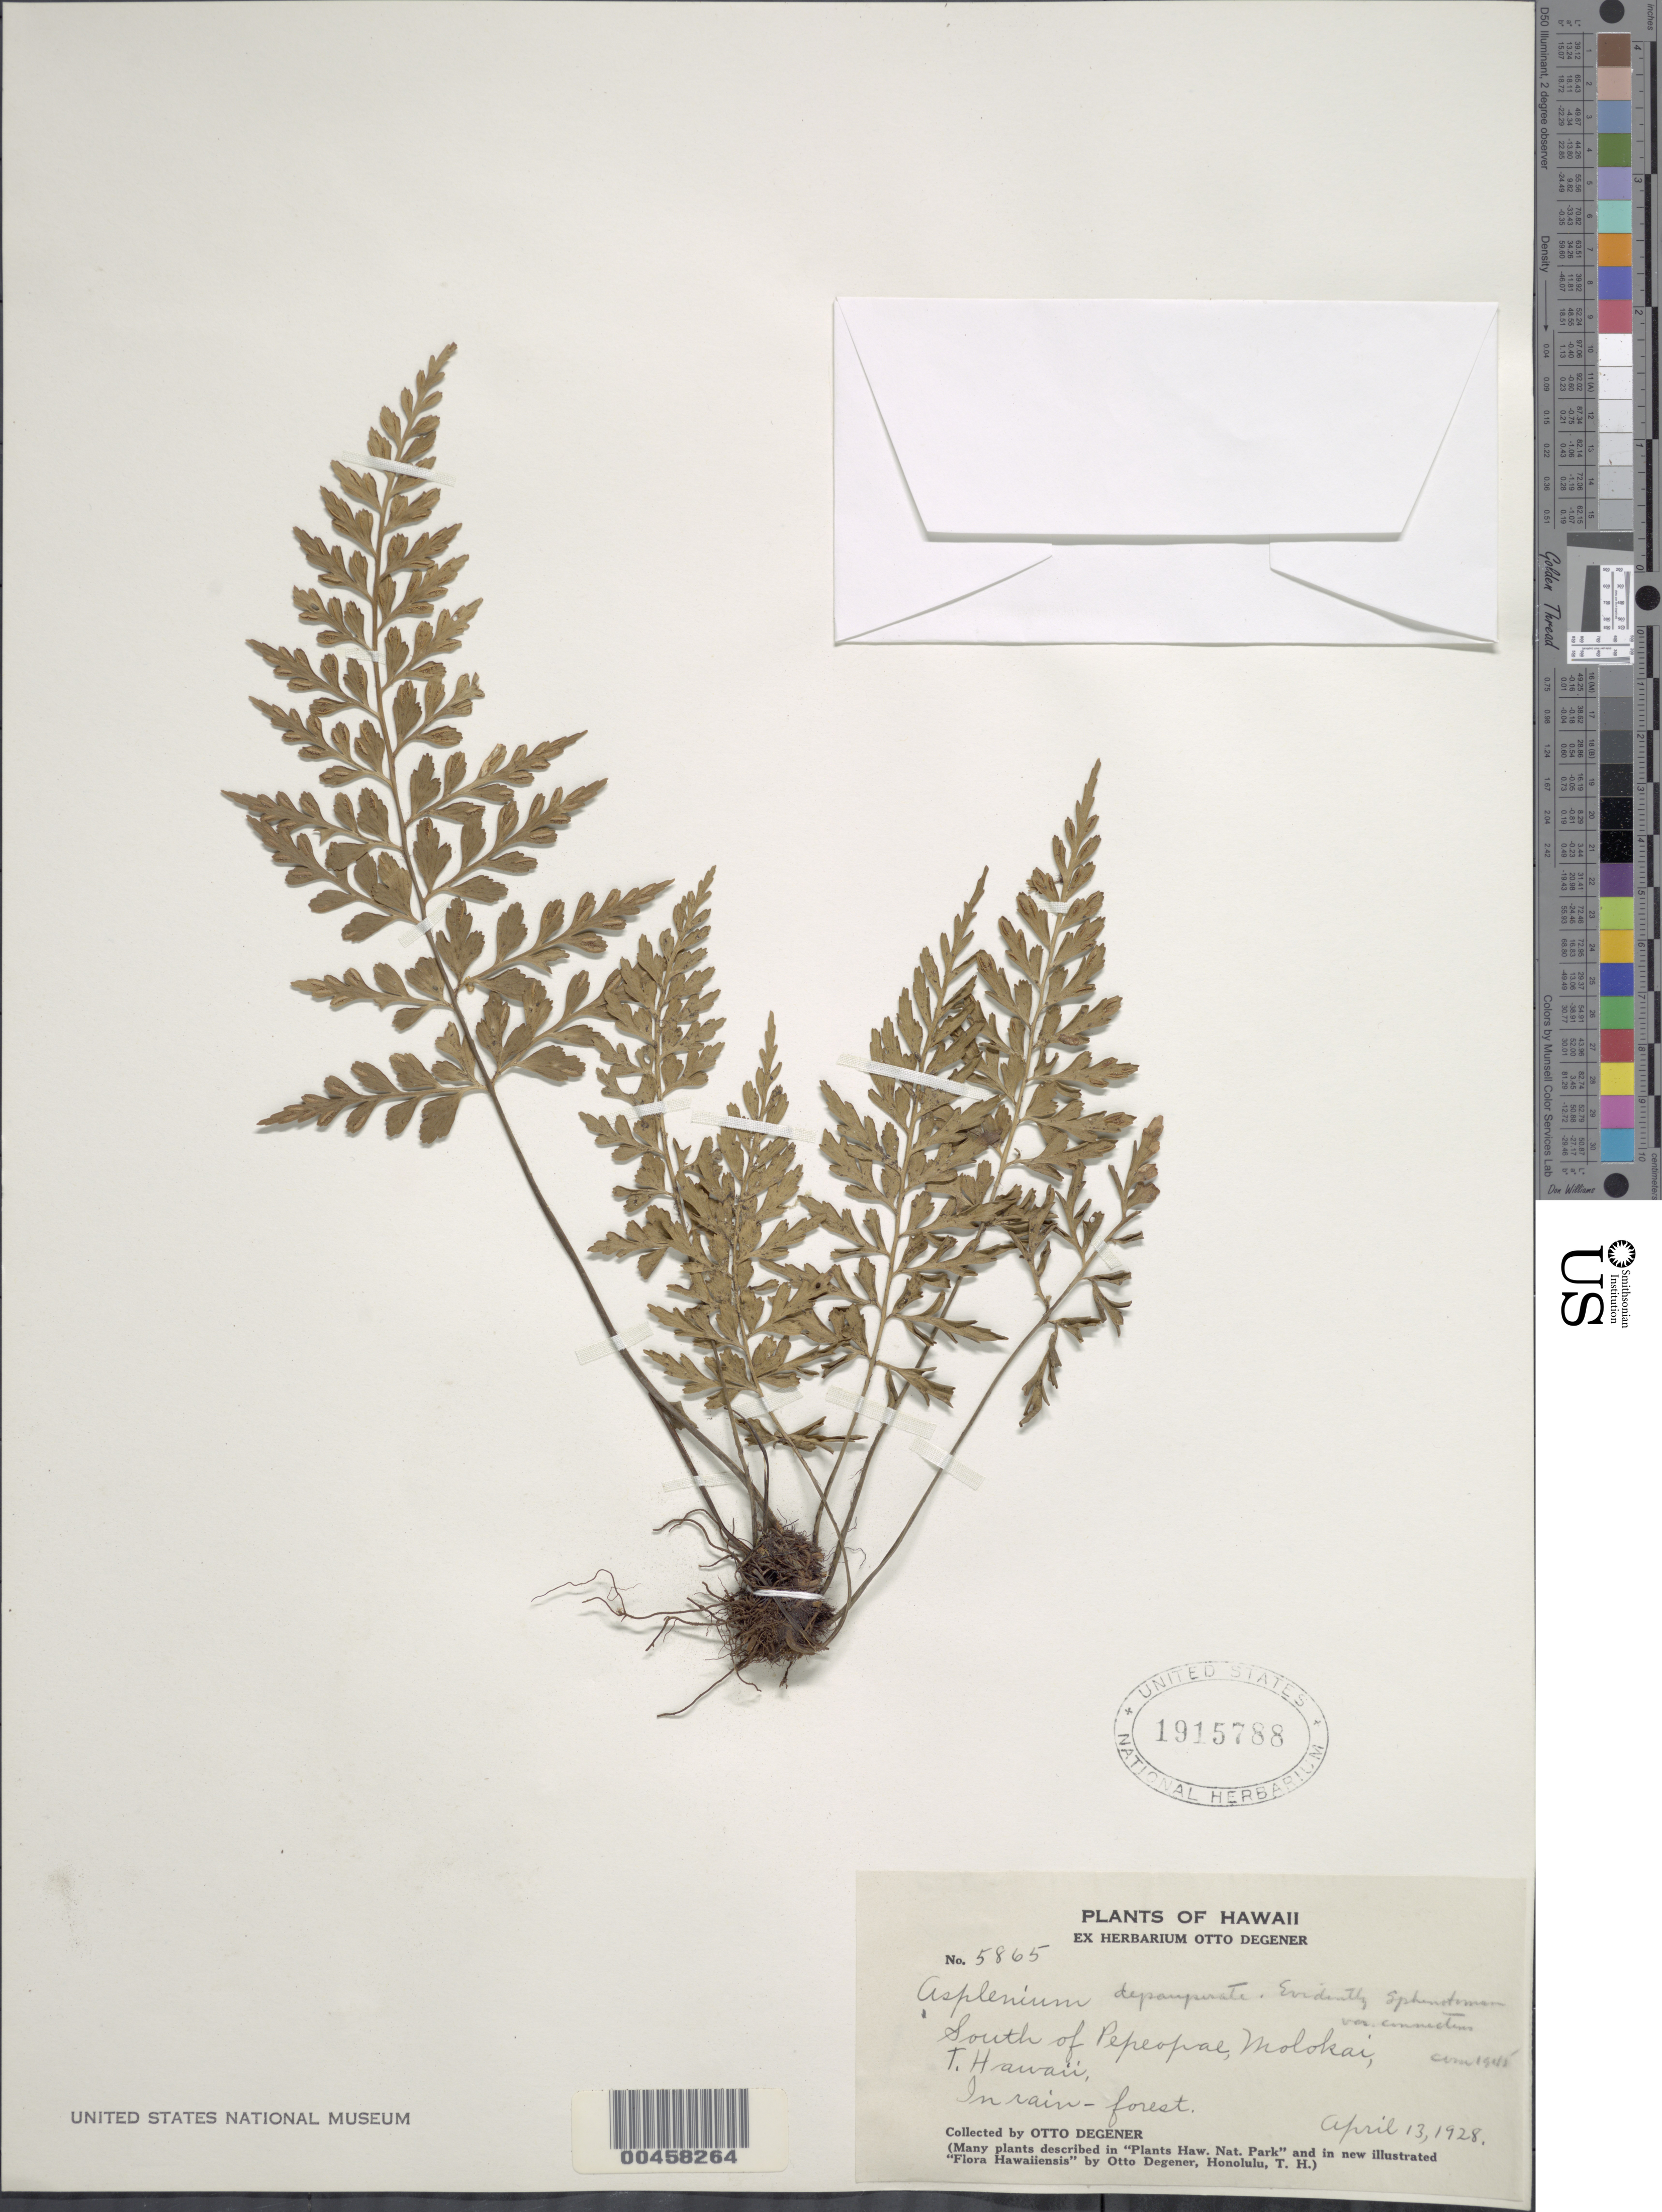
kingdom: Plantae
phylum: Tracheophyta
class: Polypodiopsida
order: Polypodiales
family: Aspleniaceae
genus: Asplenium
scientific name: Asplenium sphenotomum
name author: Hillebr.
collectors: O. Degener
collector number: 5865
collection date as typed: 13 Apr 1928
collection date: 1928-04-13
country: United States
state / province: Hawaii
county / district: Maui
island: Moloka'i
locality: South of Pepeopae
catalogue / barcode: US 1915788